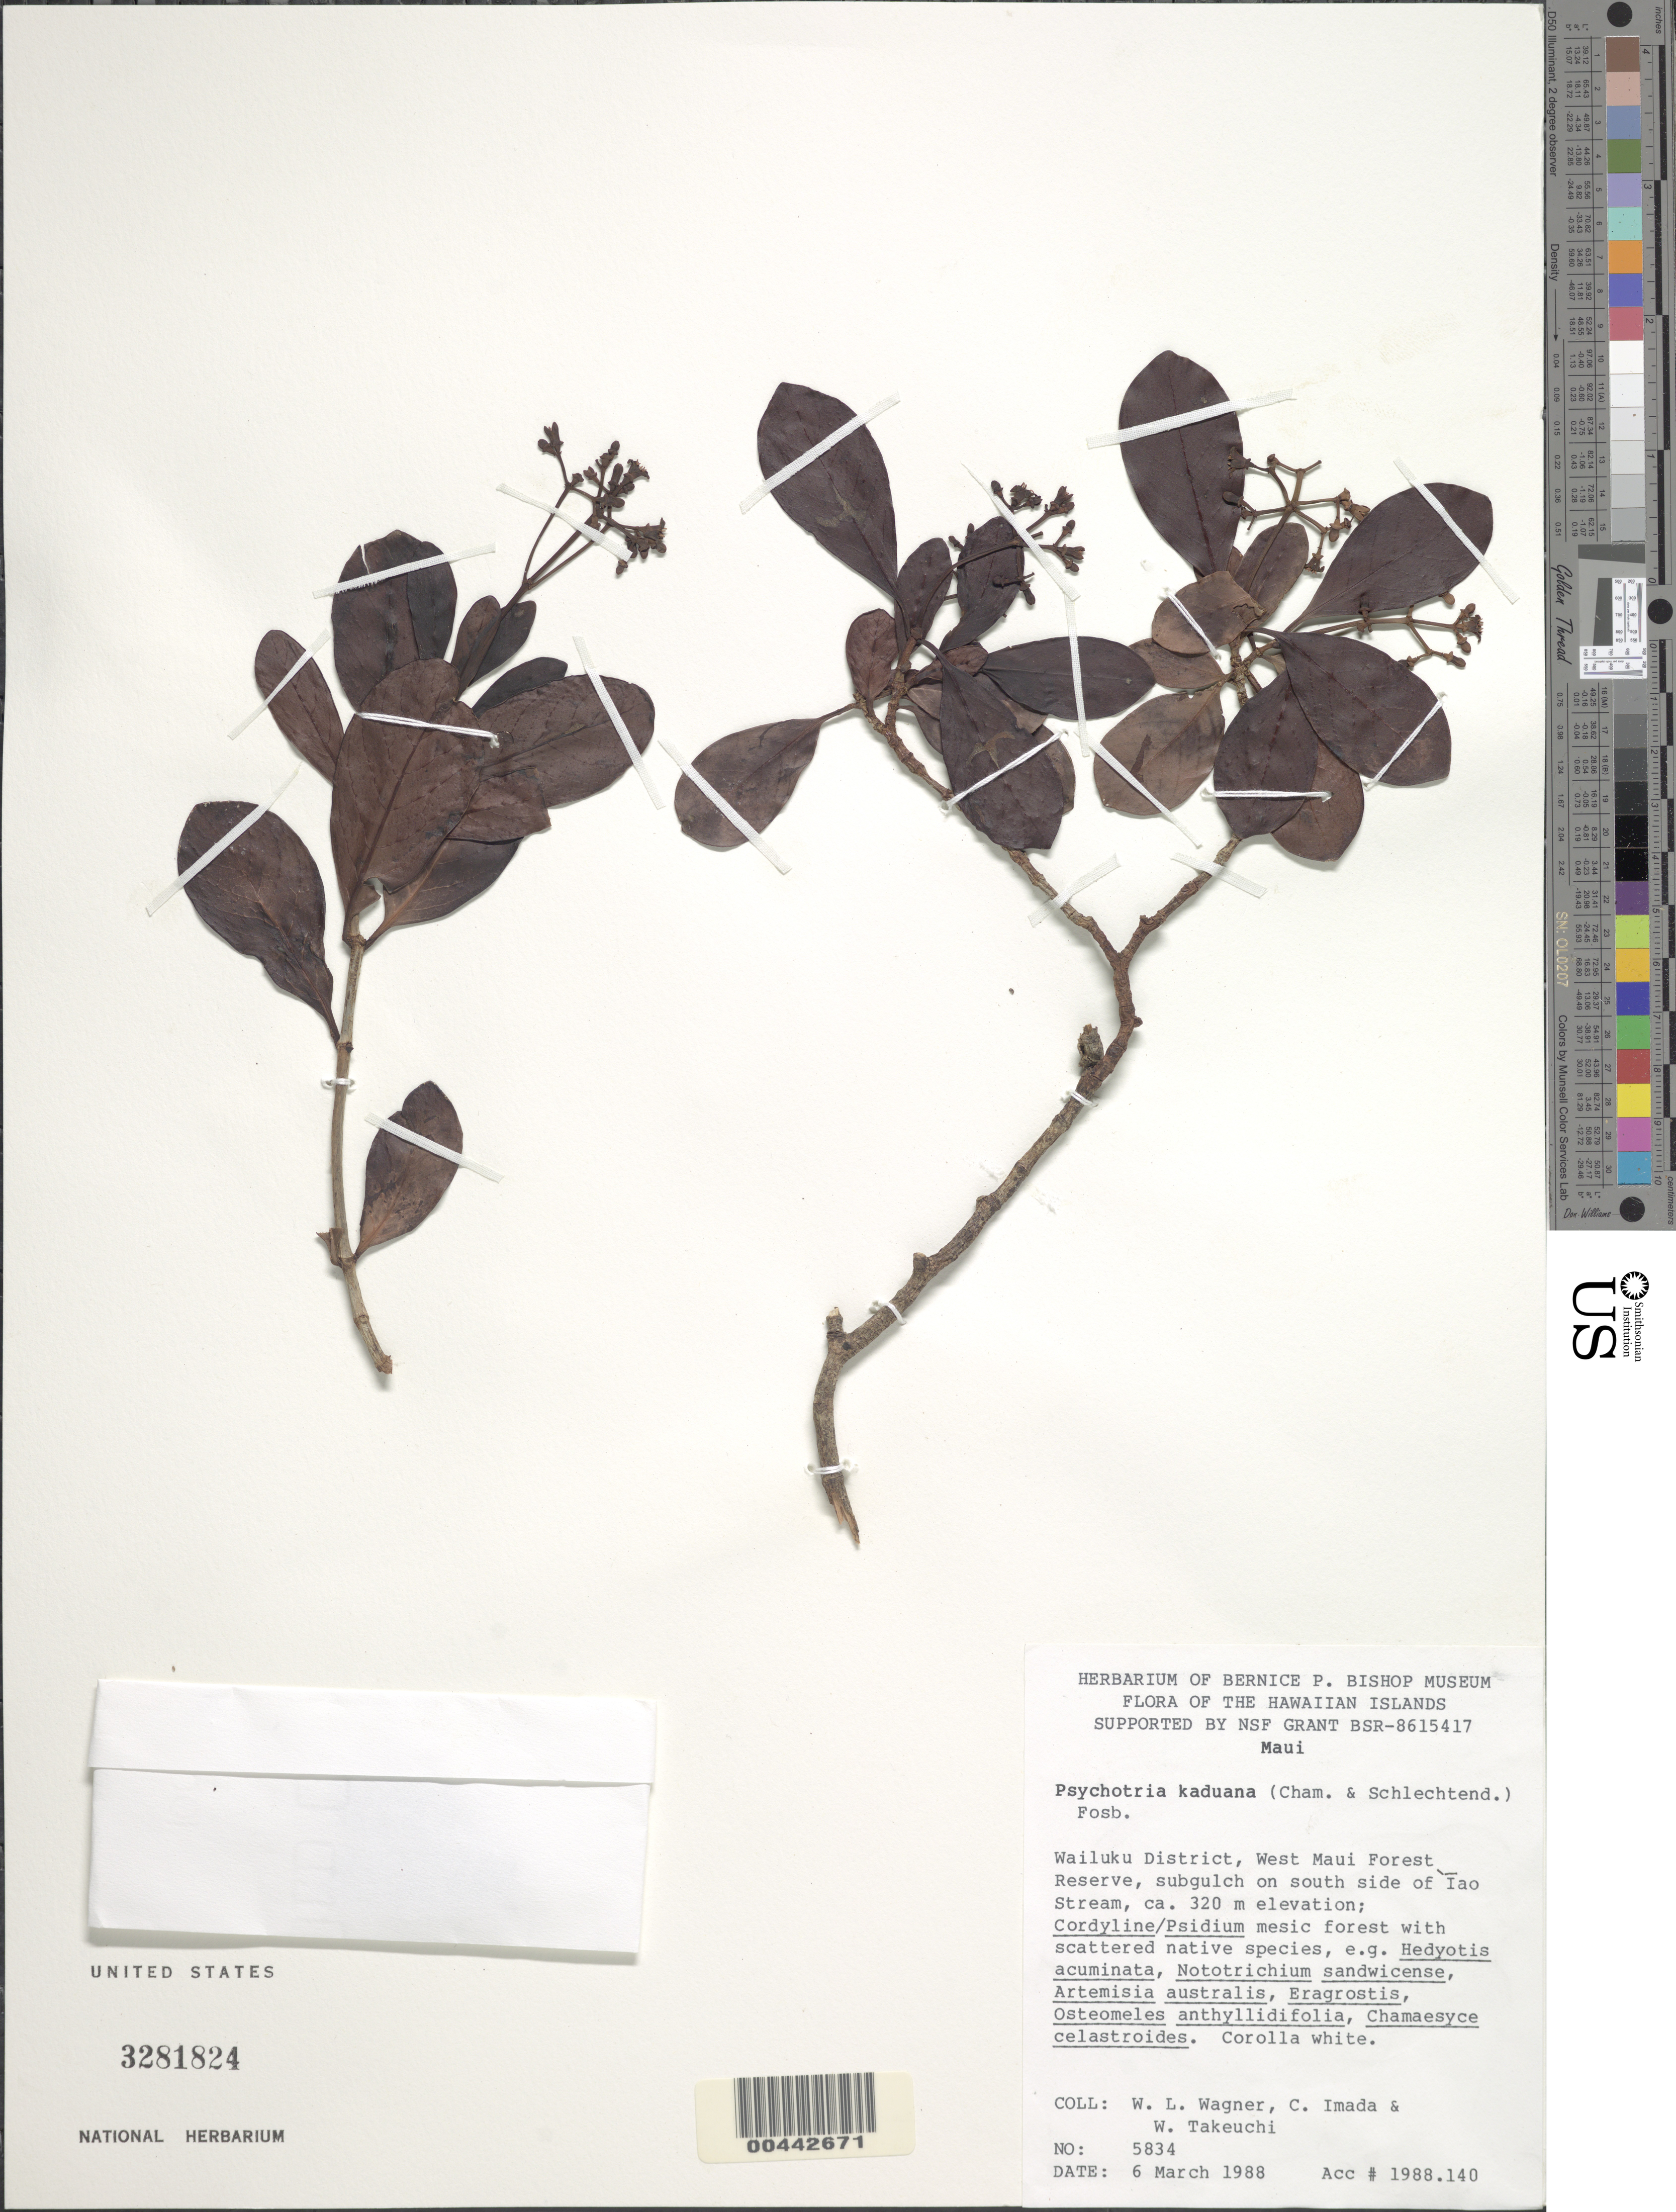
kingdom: Plantae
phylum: Tracheophyta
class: Magnoliopsida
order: Gentianales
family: Rubiaceae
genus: Psychotria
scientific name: Psychotria kaduana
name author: (Cham. & Schltdl.) Fosberg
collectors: W. L. Wagner, C. Imada & W. N. Takeuchi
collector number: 5834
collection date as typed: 6 Mar 1988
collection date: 1988-03-06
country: United States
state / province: Hawaii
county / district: Maui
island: Maui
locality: Wailuku District, West Maui Forest Reserve, subgulch on south side of 'Iao Stream.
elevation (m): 320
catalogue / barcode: US 3281824